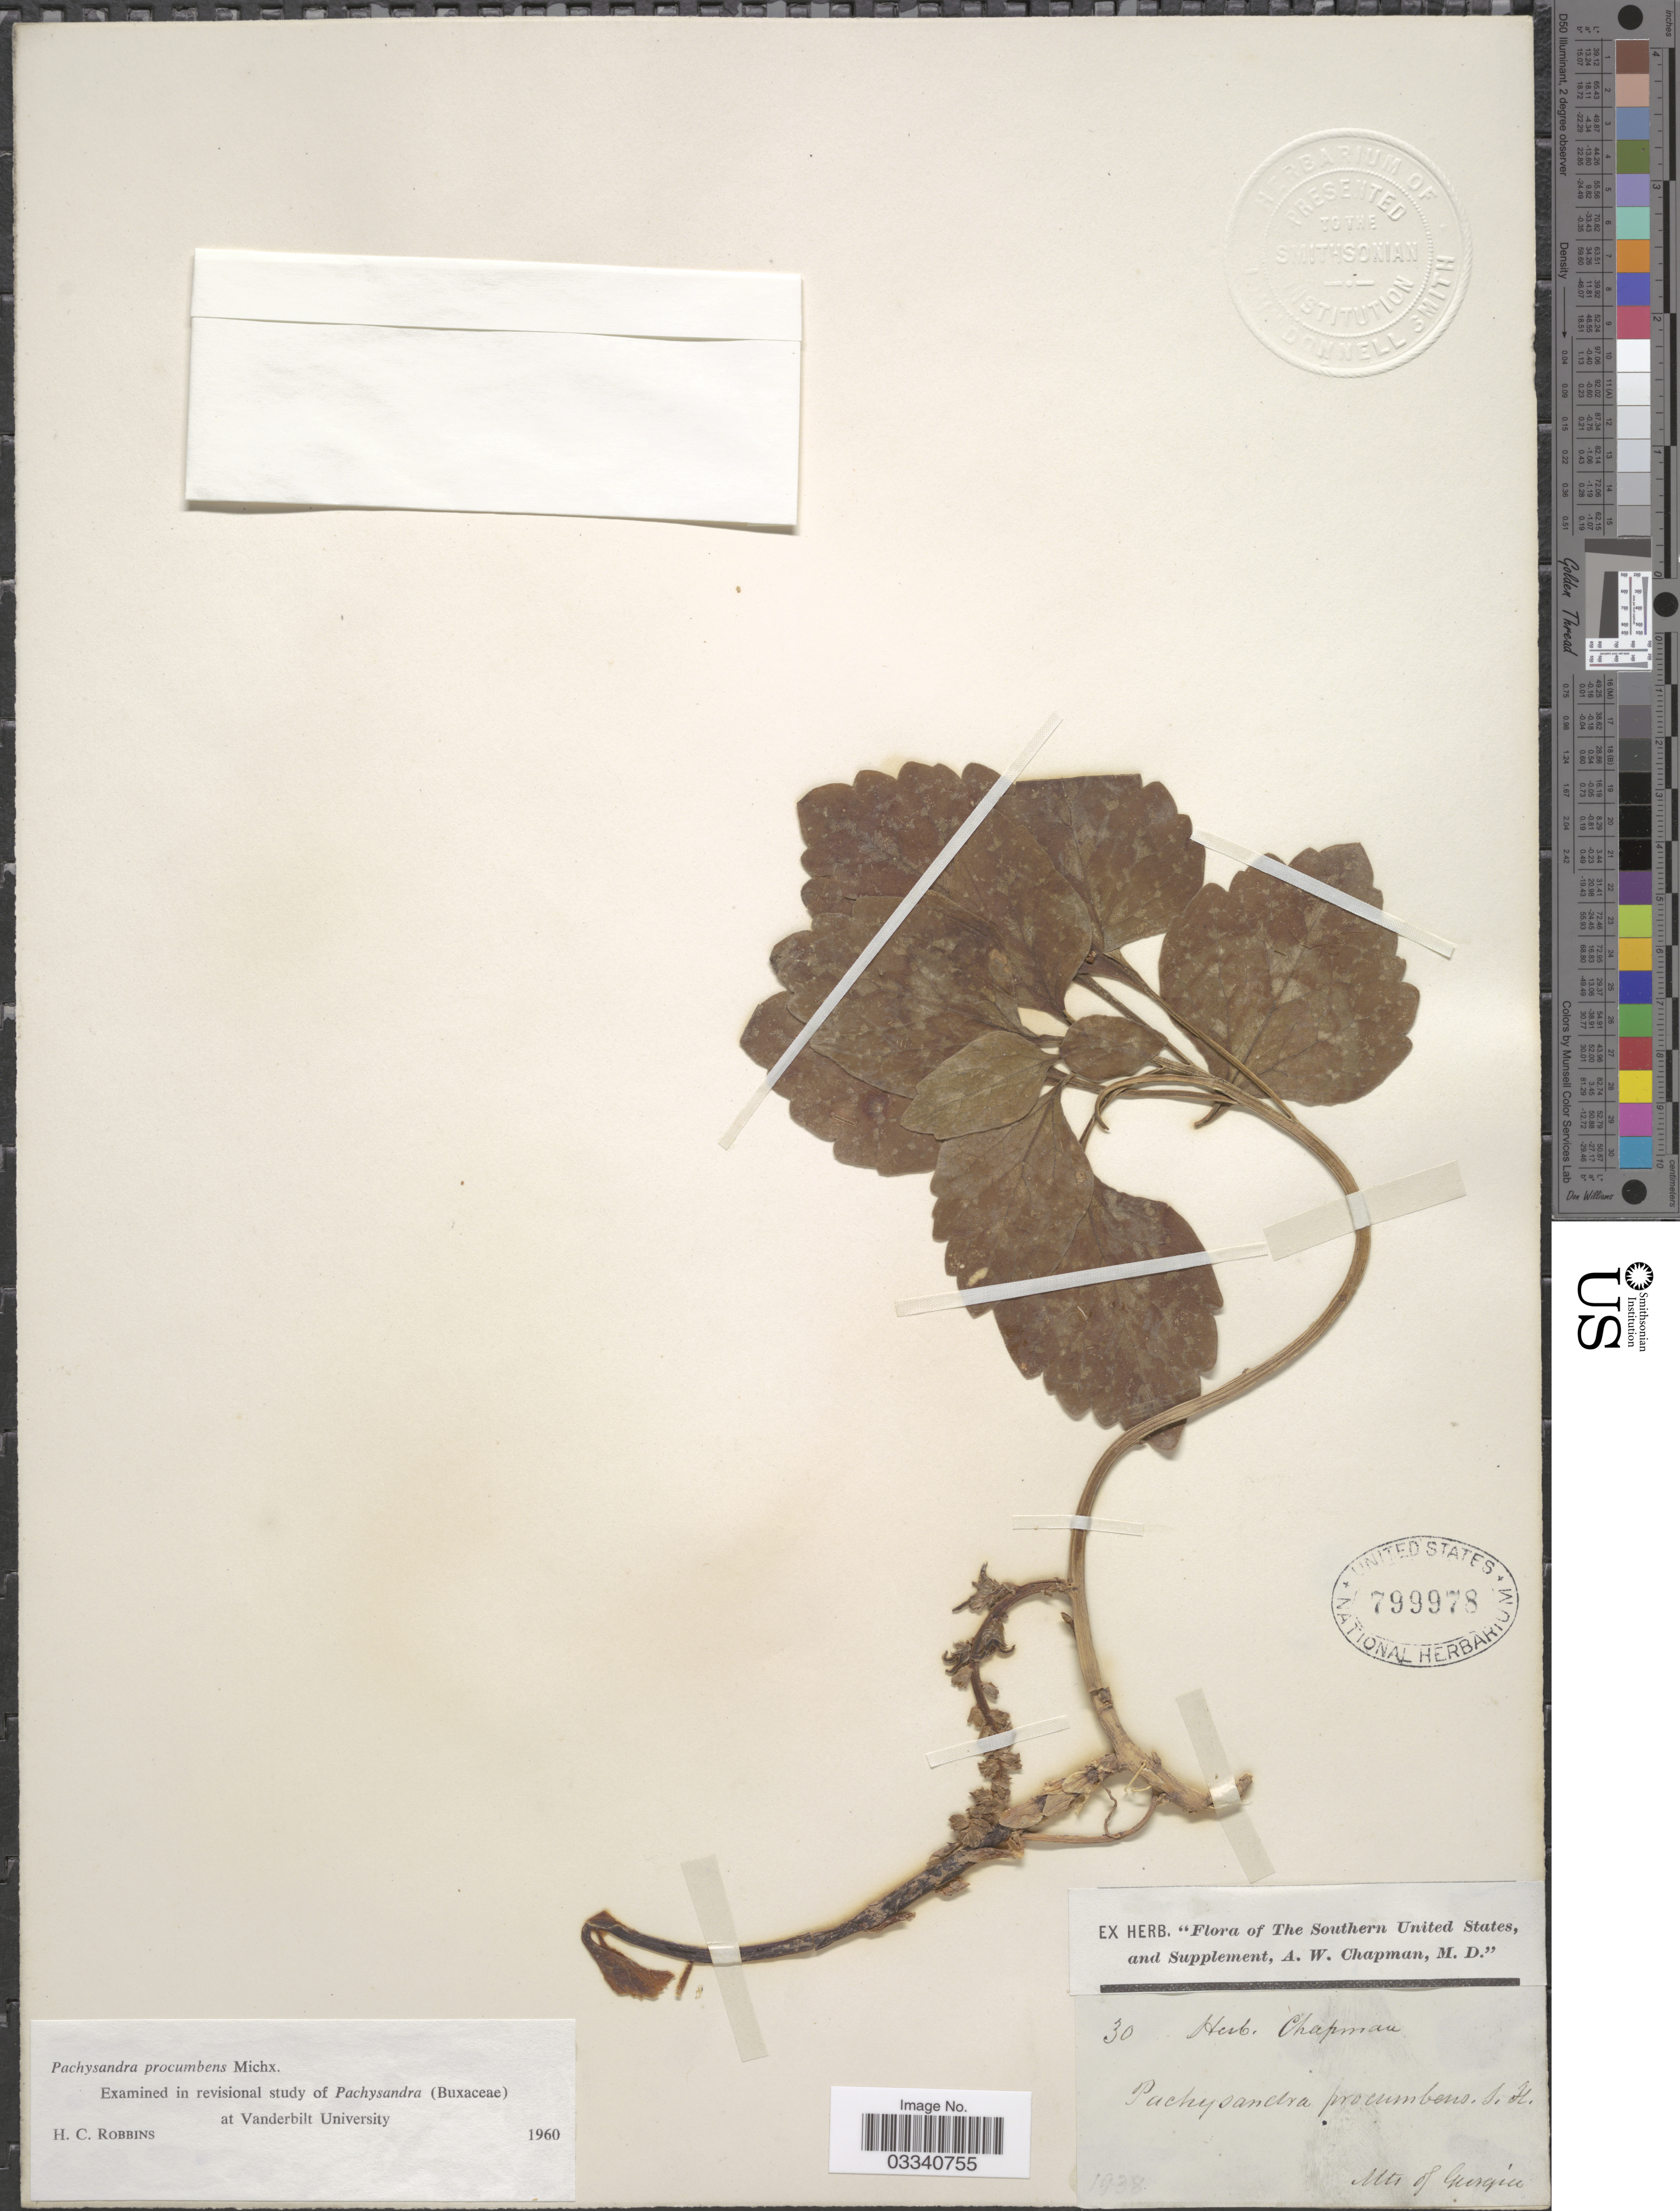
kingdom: Plantae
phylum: Tracheophyta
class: Magnoliopsida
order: Buxales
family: Buxaceae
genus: Pachysandra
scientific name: Pachysandra procumbens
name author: Michx.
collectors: ex herb. Chapman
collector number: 30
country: United States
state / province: Georgia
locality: The Southern United States. Mts of Georgia.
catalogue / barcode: US 799978